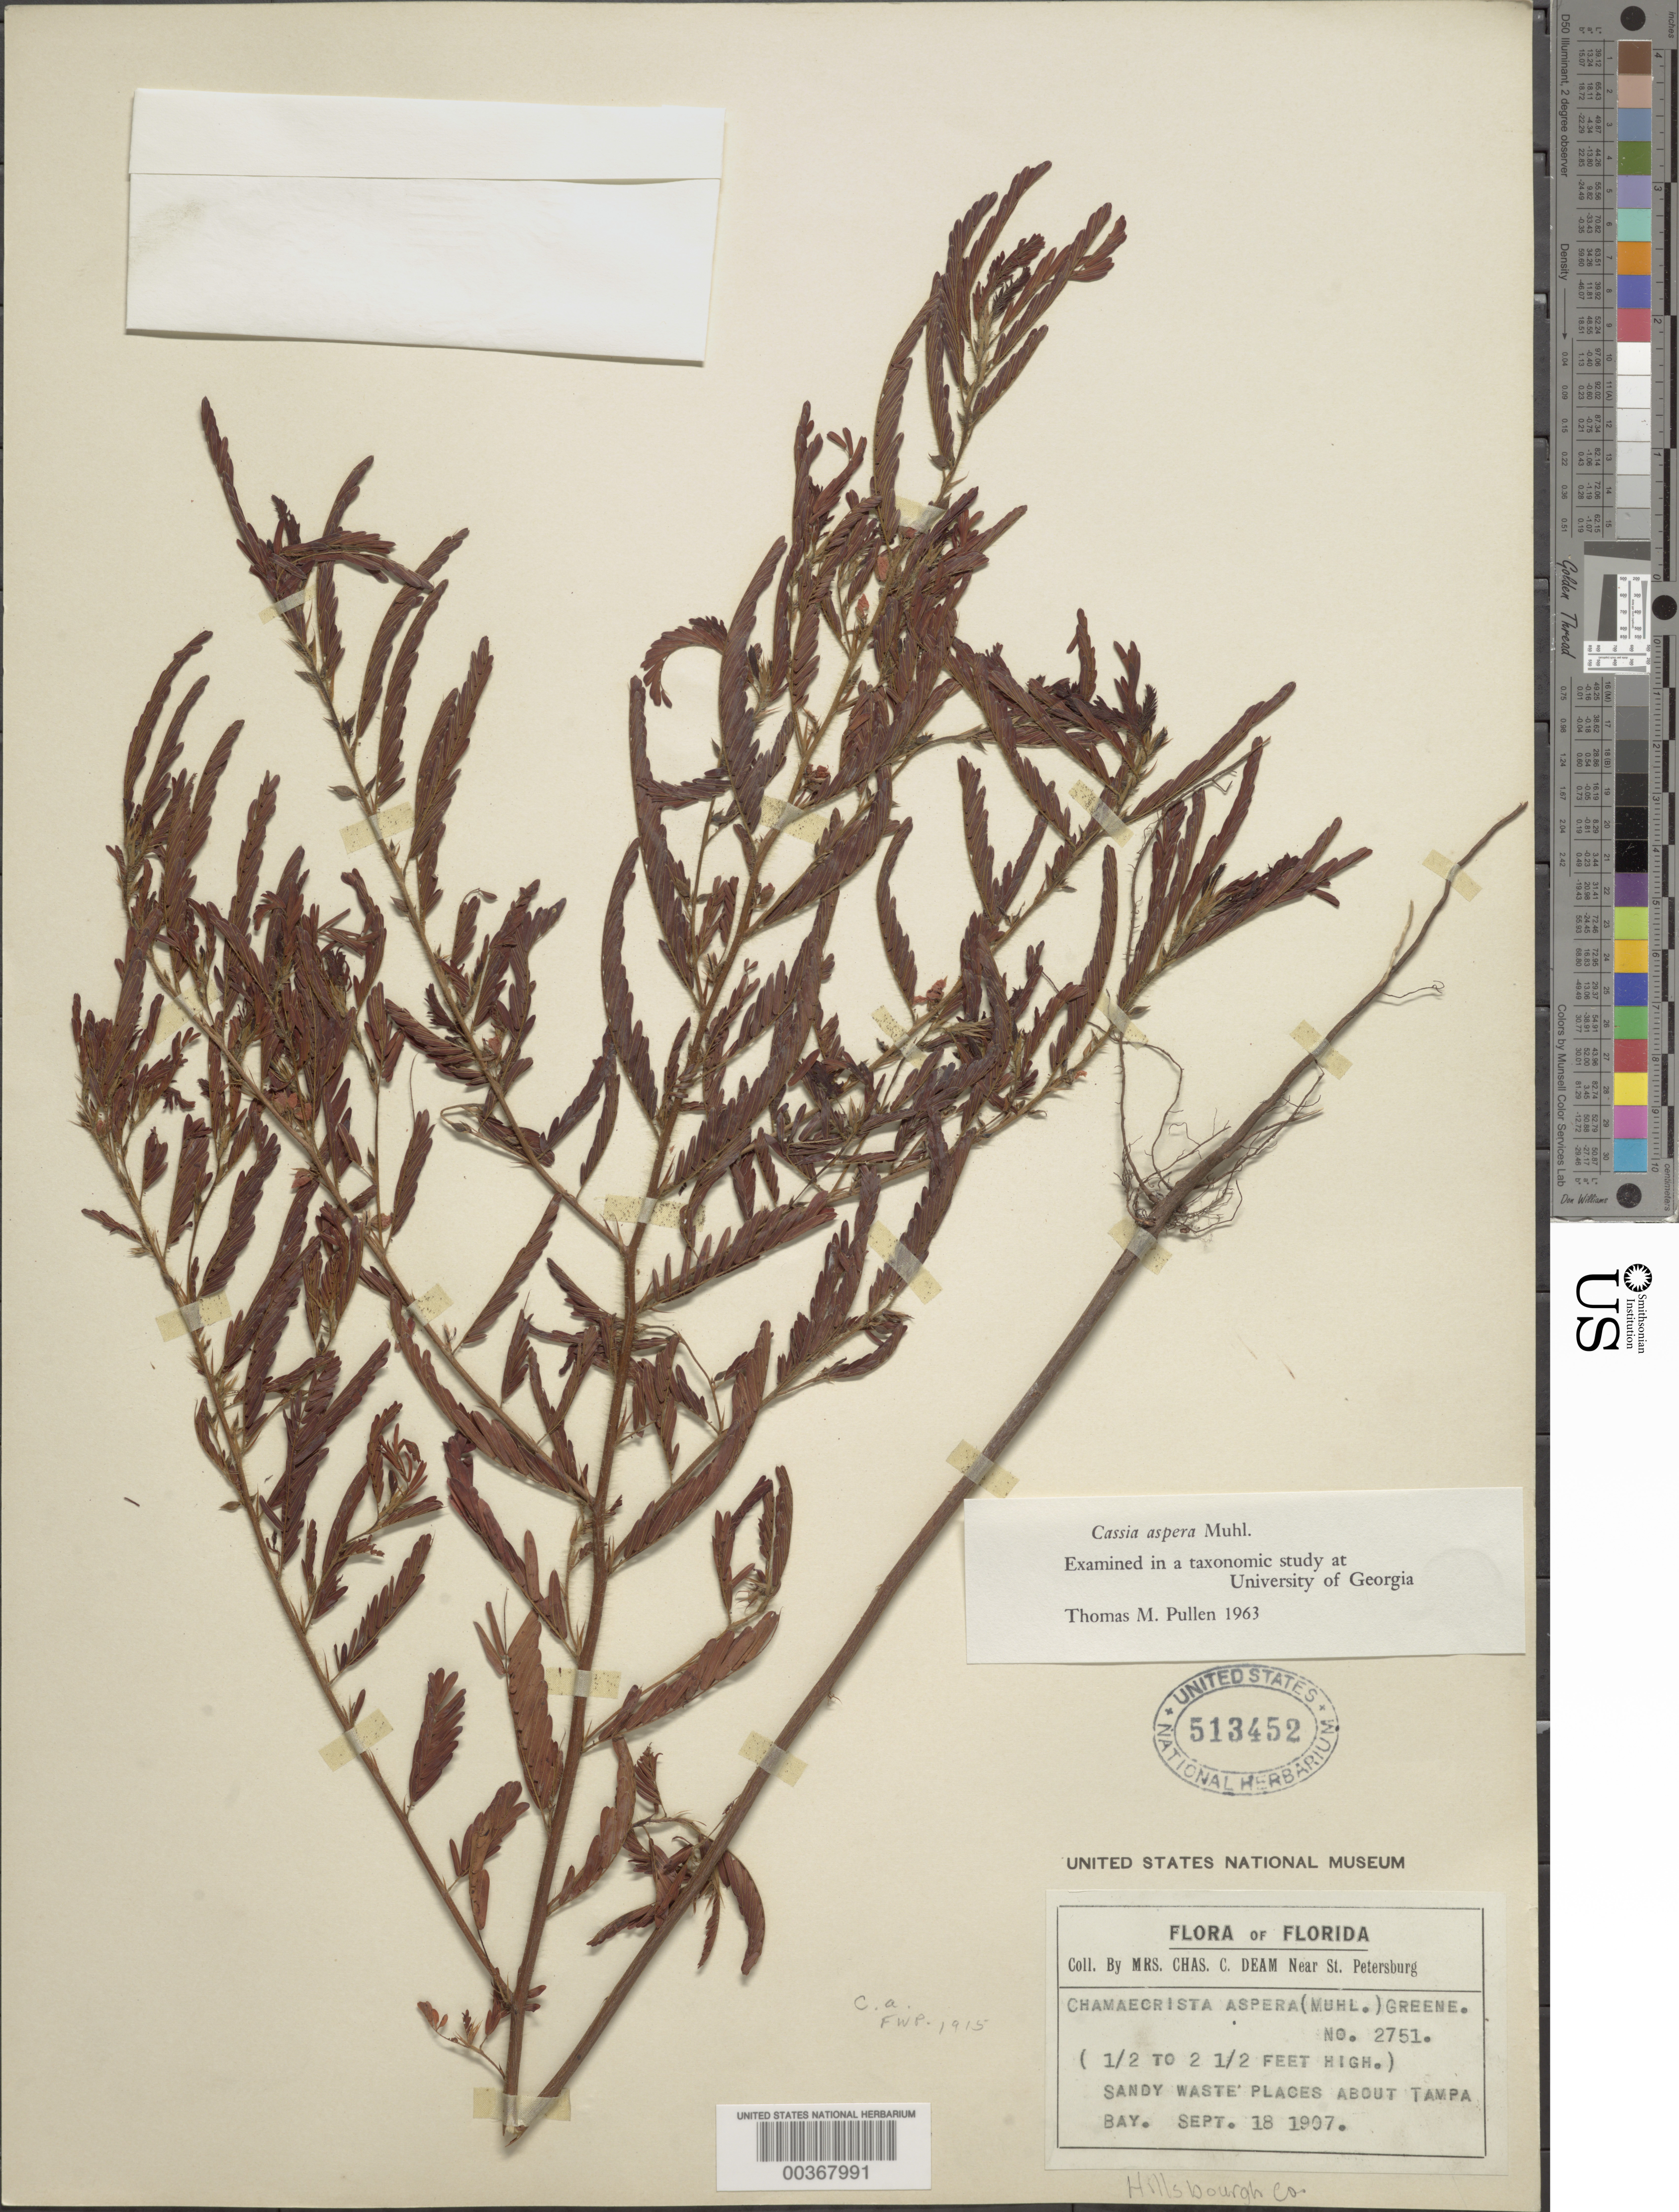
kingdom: Plantae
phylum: Tracheophyta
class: Magnoliopsida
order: Fabales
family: Fabaceae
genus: Chamaecrista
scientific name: Chamaecrista nictitans var. aspera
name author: (Muhl. ex Elliot) H.S. Irwin & Barneby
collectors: S. A. Deam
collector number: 2751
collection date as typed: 18 Sep 1907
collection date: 1907-09-18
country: United States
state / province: Florida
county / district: Hillsborough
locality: About tampa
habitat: Sandy wate places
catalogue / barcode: US 513452